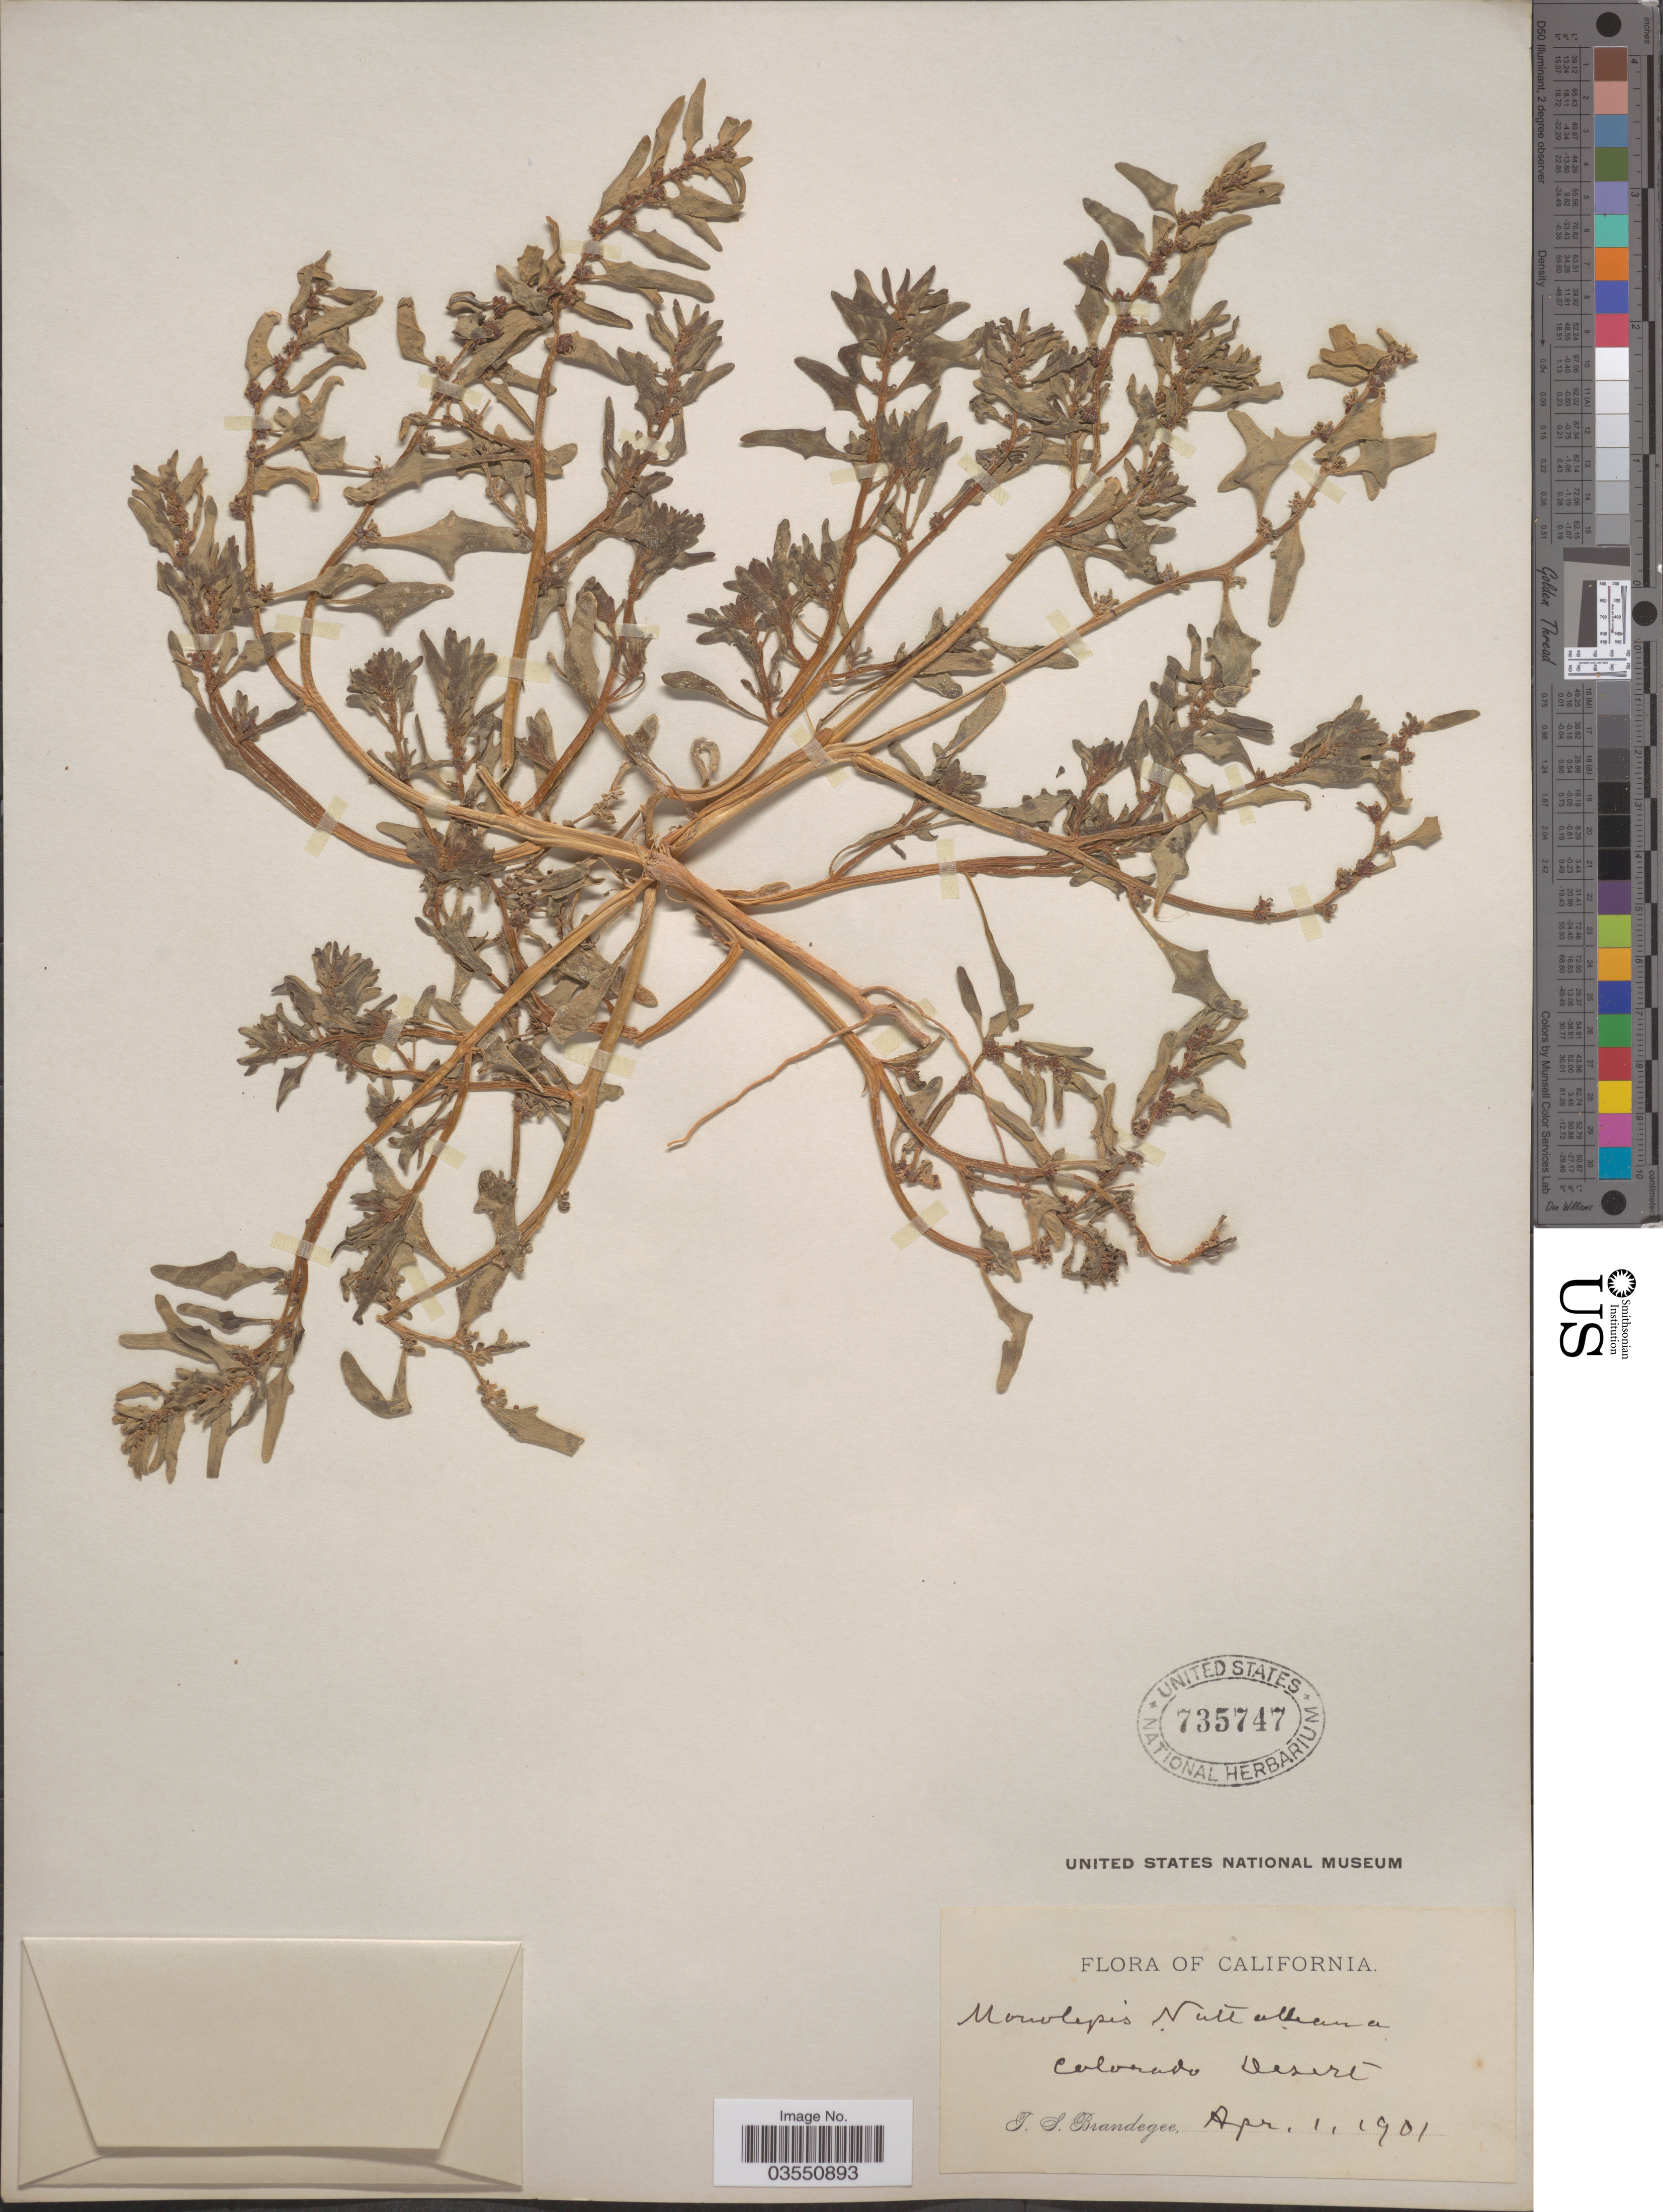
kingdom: Plantae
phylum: Tracheophyta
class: Magnoliopsida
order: Caryophyllales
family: Amaranthaceae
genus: Blitum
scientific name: Blitum nuttallianum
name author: Schult.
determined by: U.S. National Herbarium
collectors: T. S. Brandegee (herbarium)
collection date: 1901-04-01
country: United States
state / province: California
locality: Colorado Desert.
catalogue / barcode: US 735747